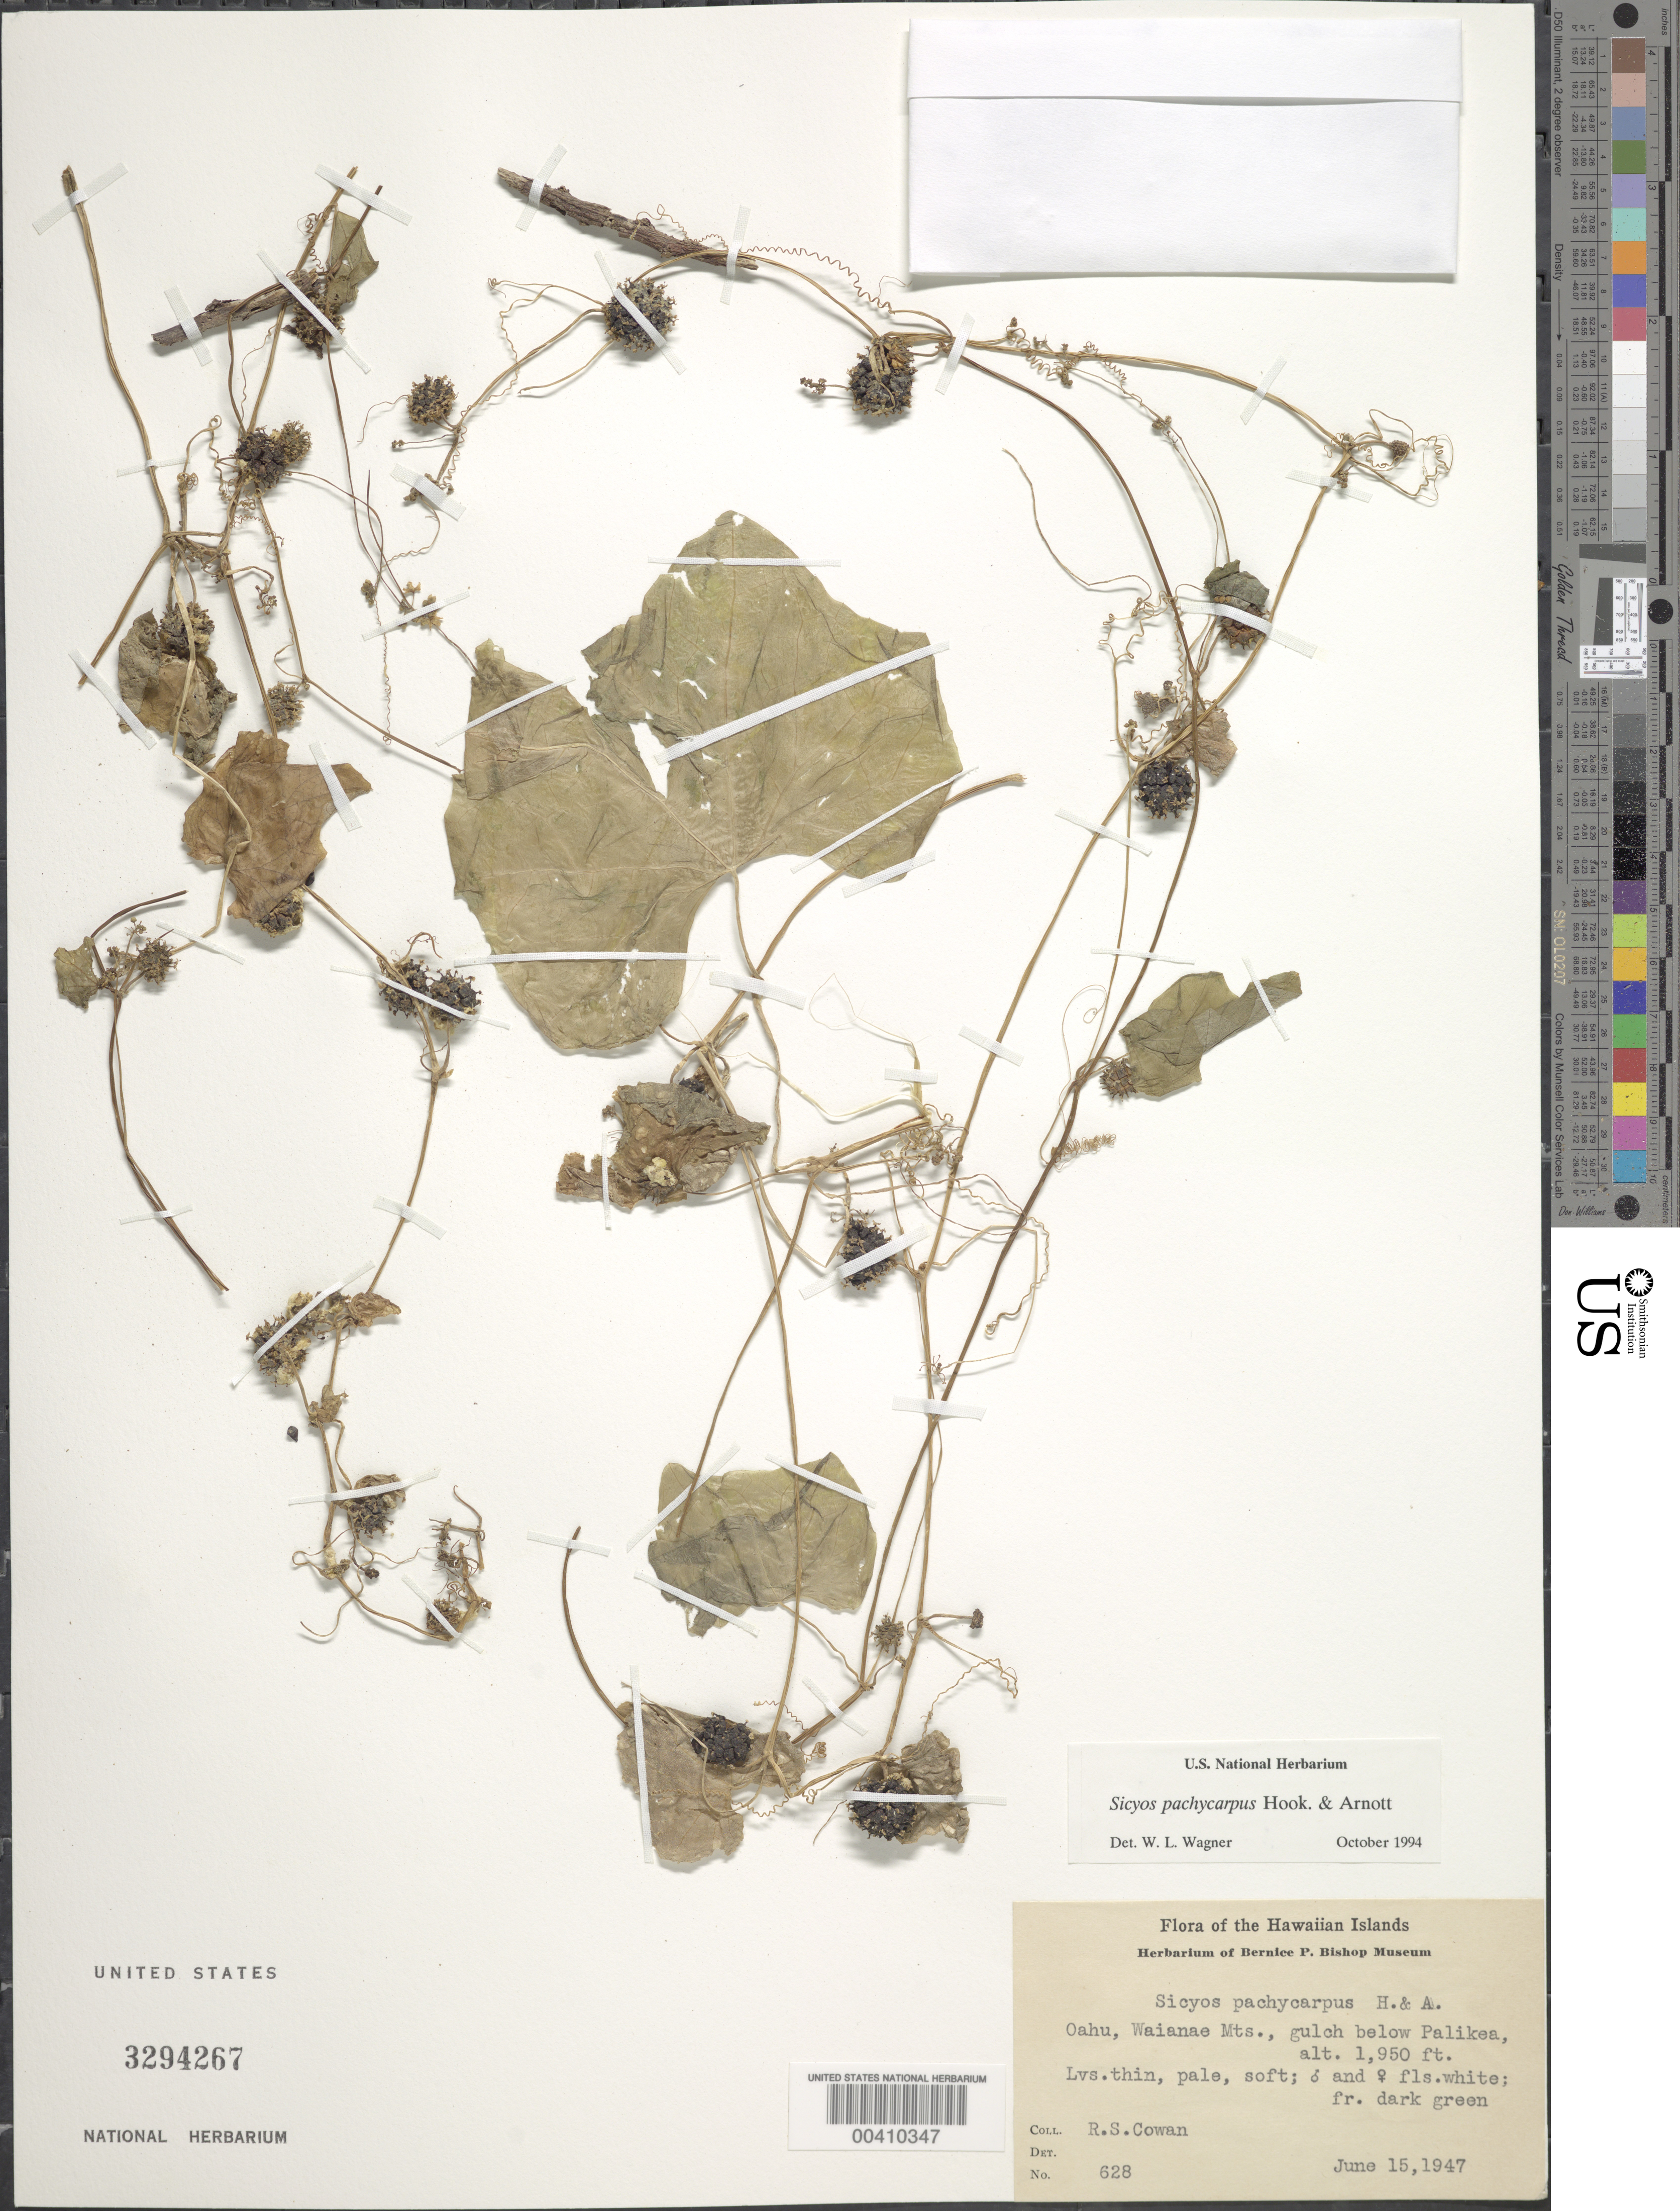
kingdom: Plantae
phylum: Tracheophyta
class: Magnoliopsida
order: Cucurbitales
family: Cucurbitaceae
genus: Sicyos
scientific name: Sicyos pachycarpus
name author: Hook. & Arn.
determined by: Wagner, W. L., (BOT), Smithsonian Institution - National Museum of Natural History (UNITED STATES)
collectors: R. S. Cowan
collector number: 628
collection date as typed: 15 Jun 1947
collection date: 1947-06-15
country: United States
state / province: Hawaii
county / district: Honolulu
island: Oahu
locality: Waianae Mts, gulch below Palikea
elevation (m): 594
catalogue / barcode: US 3294267